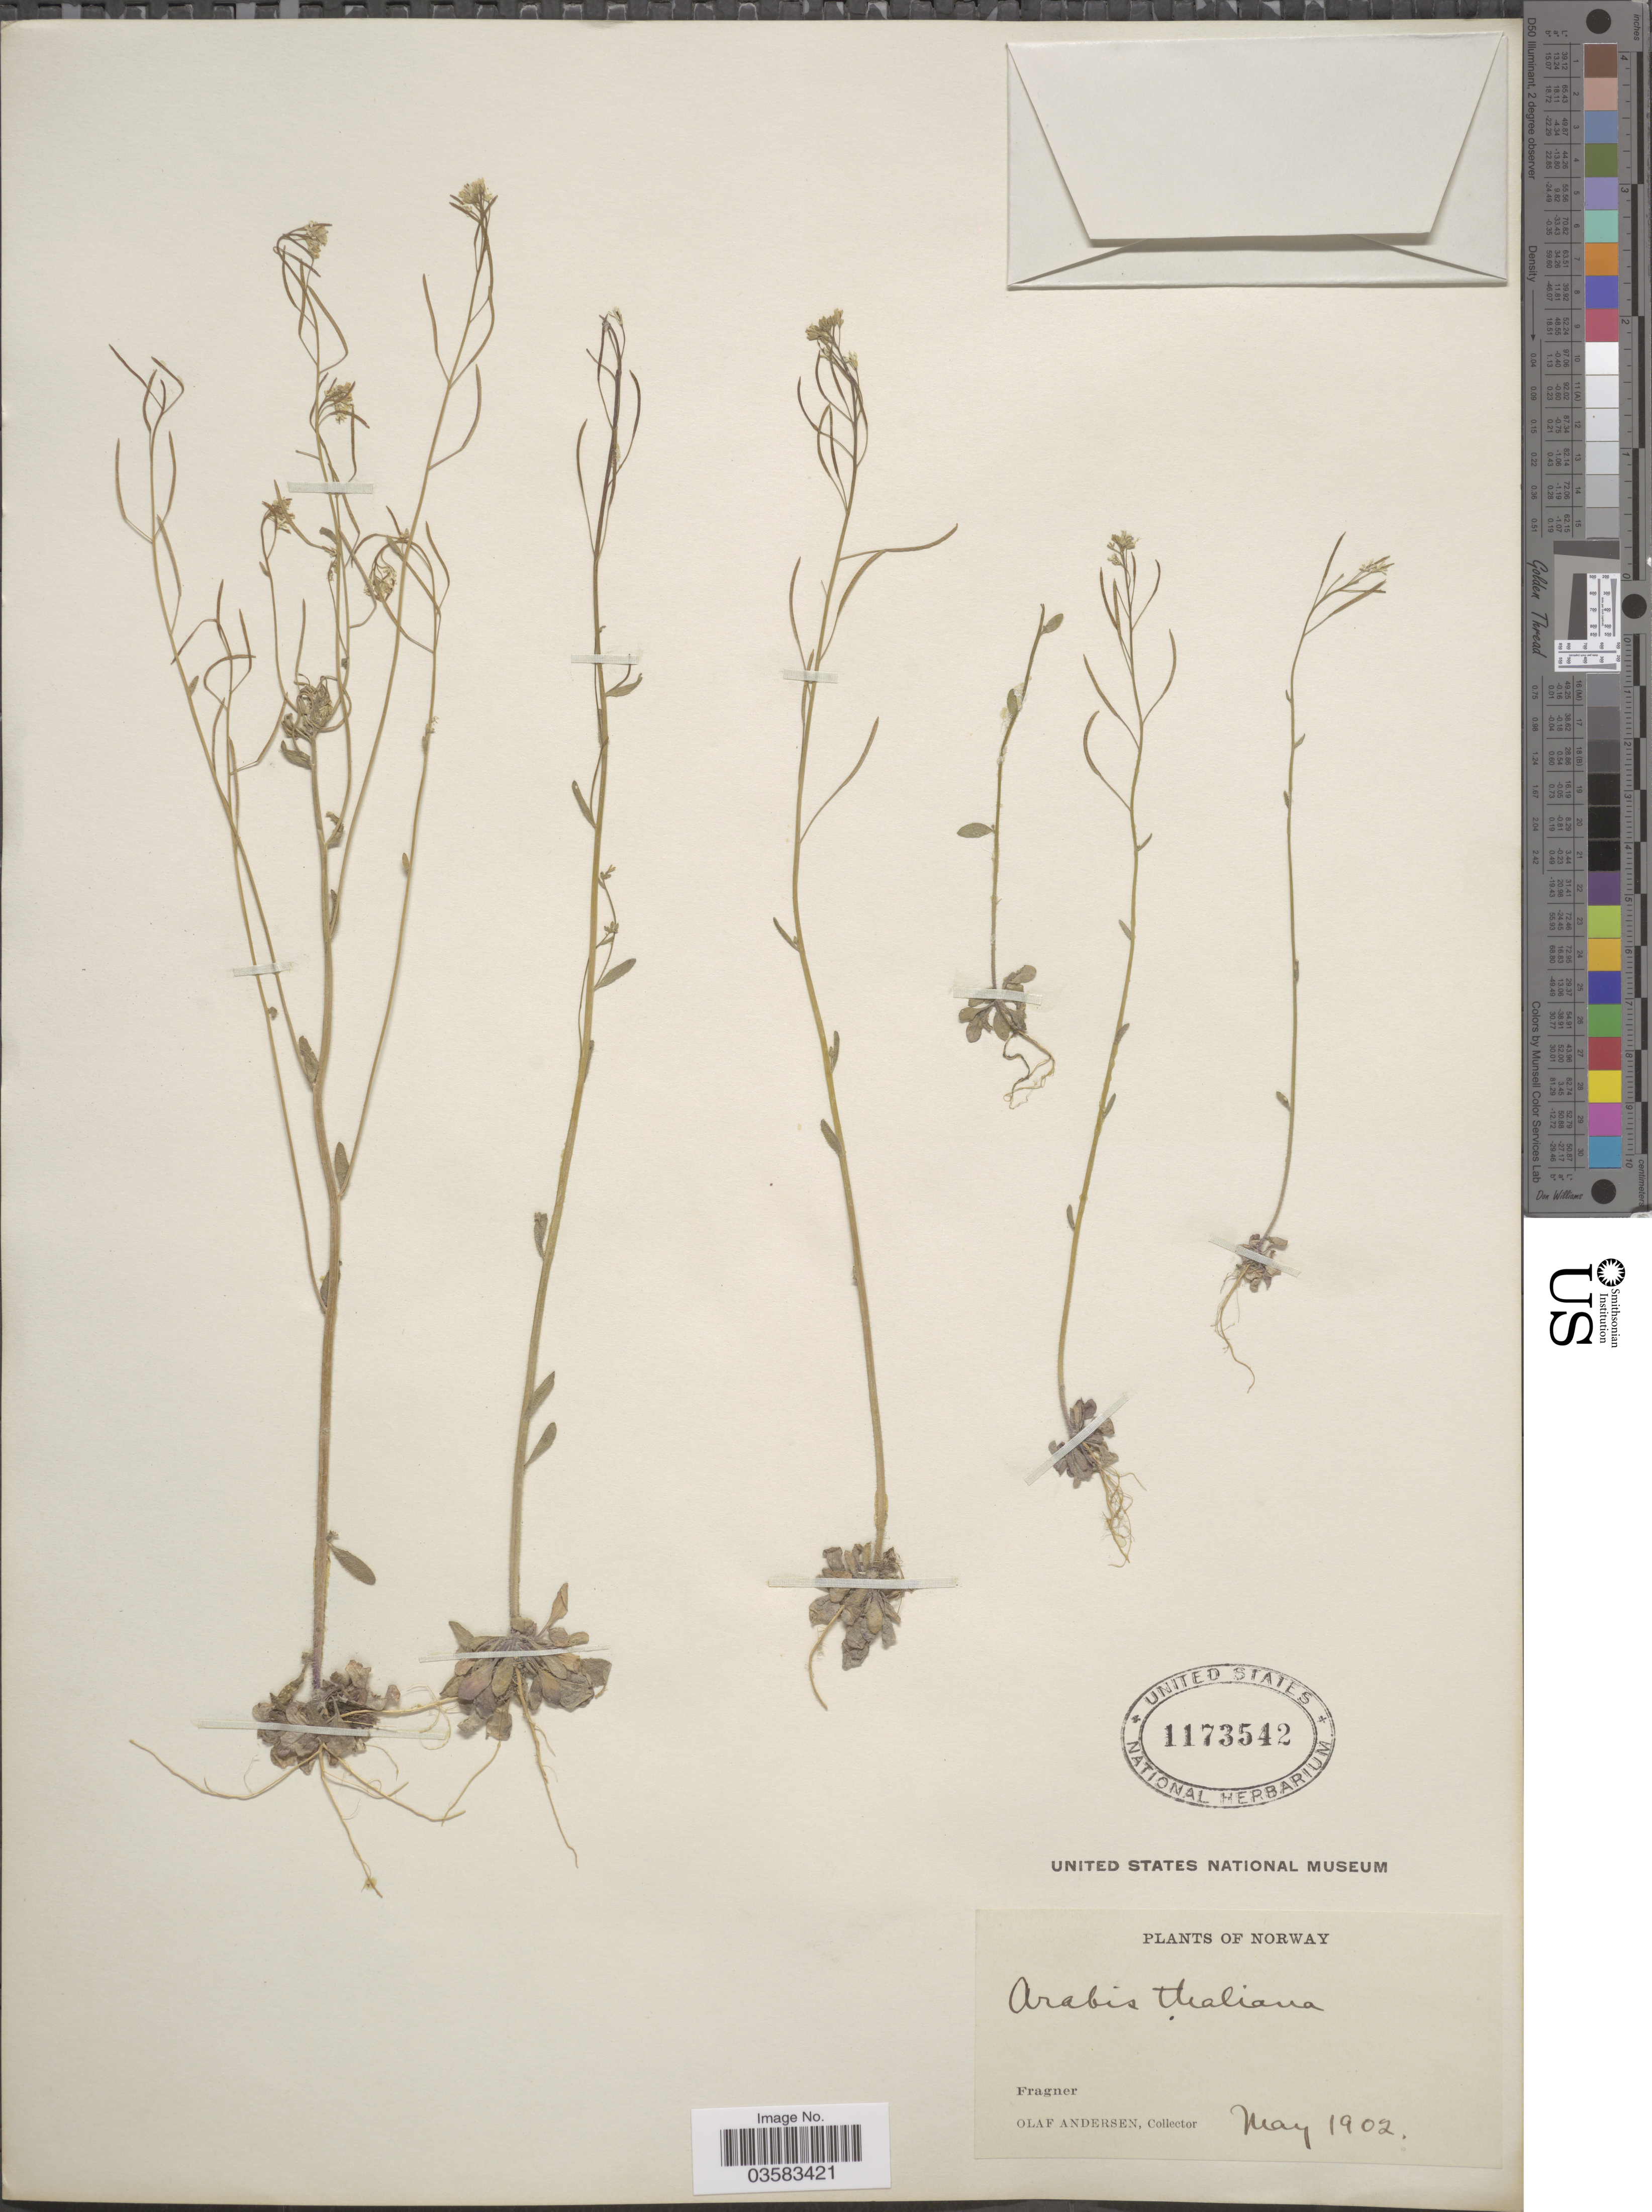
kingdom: Plantae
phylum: Tracheophyta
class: Magnoliopsida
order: Brassicales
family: Brassicaceae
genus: Sisymbrium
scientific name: Sisymbrium thalianum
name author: (L.) J. Gay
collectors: O. Andersen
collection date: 1902-05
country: Norway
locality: Fragner.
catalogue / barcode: US 1173542